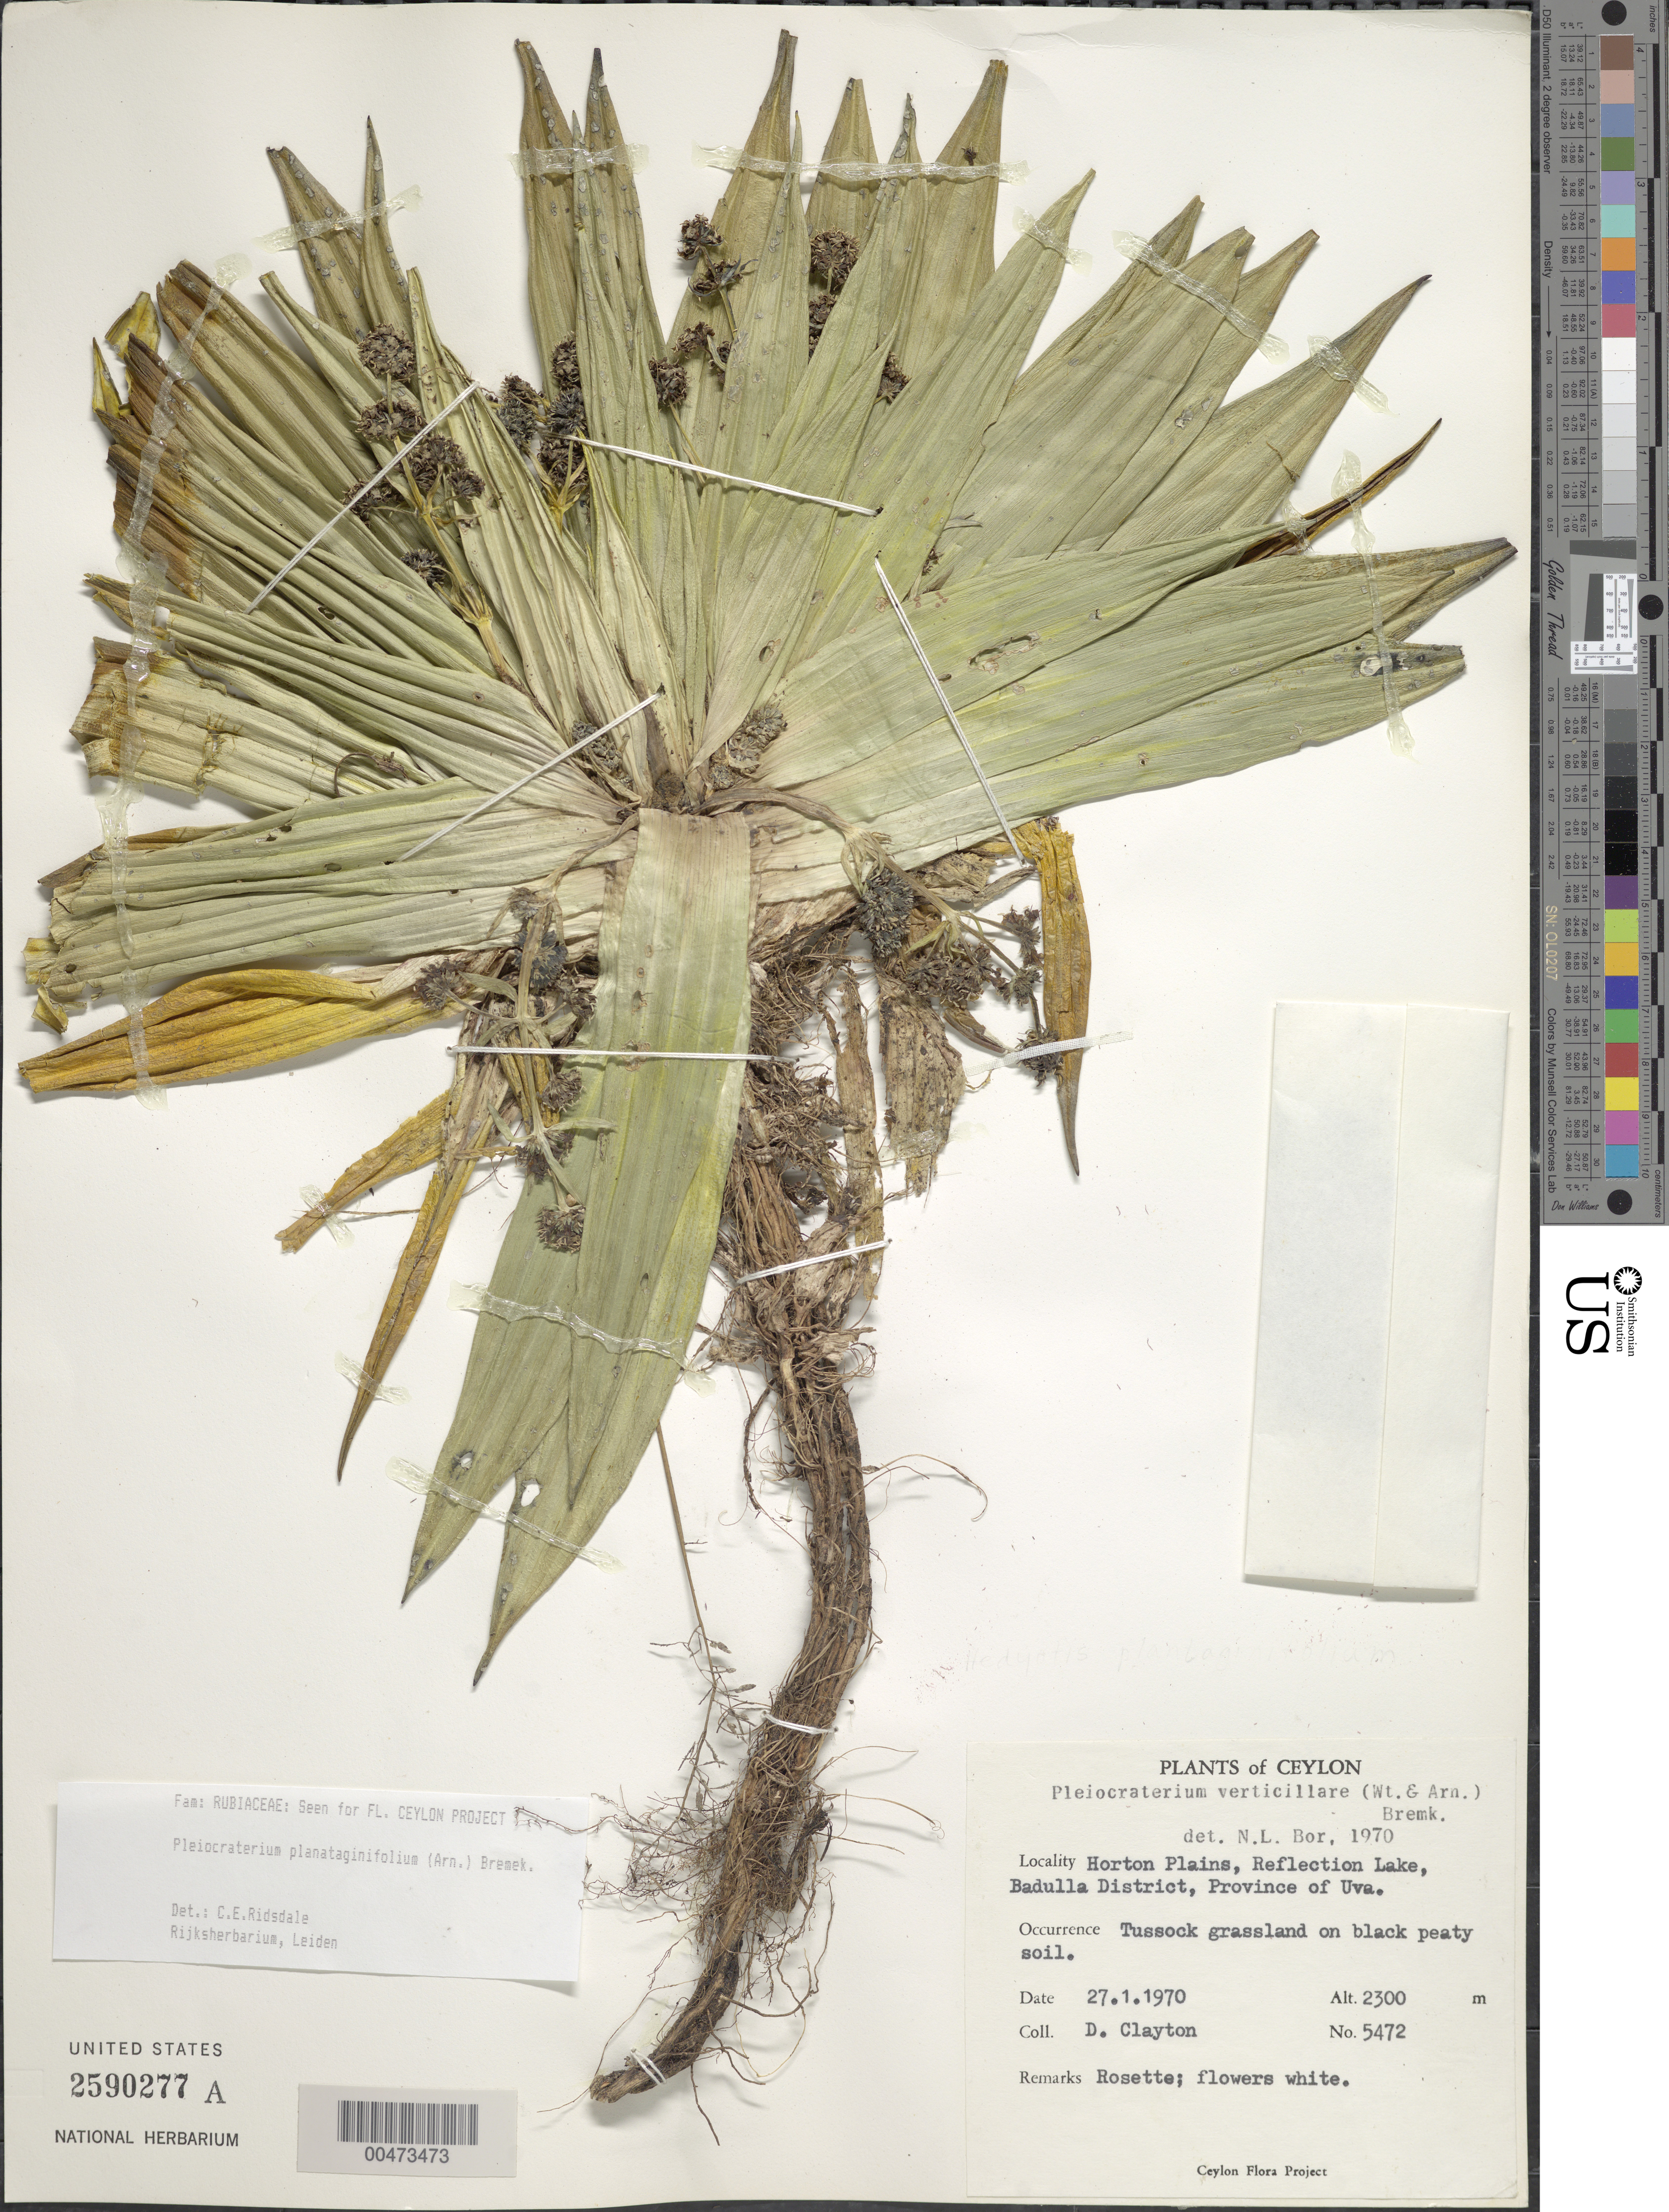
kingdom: Plantae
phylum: Tracheophyta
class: Magnoliopsida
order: Gentianales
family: Rubiaceae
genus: Pleiocraterium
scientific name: Pleiocraterium planataginifolium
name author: (Arn.) Bremek.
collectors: D. Clayton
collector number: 5472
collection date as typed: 27 Jan 1970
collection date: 1970-01-27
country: Sri Lanka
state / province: Uva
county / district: Badulla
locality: Horton Plains, Reflection Lake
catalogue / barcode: US 2590277A